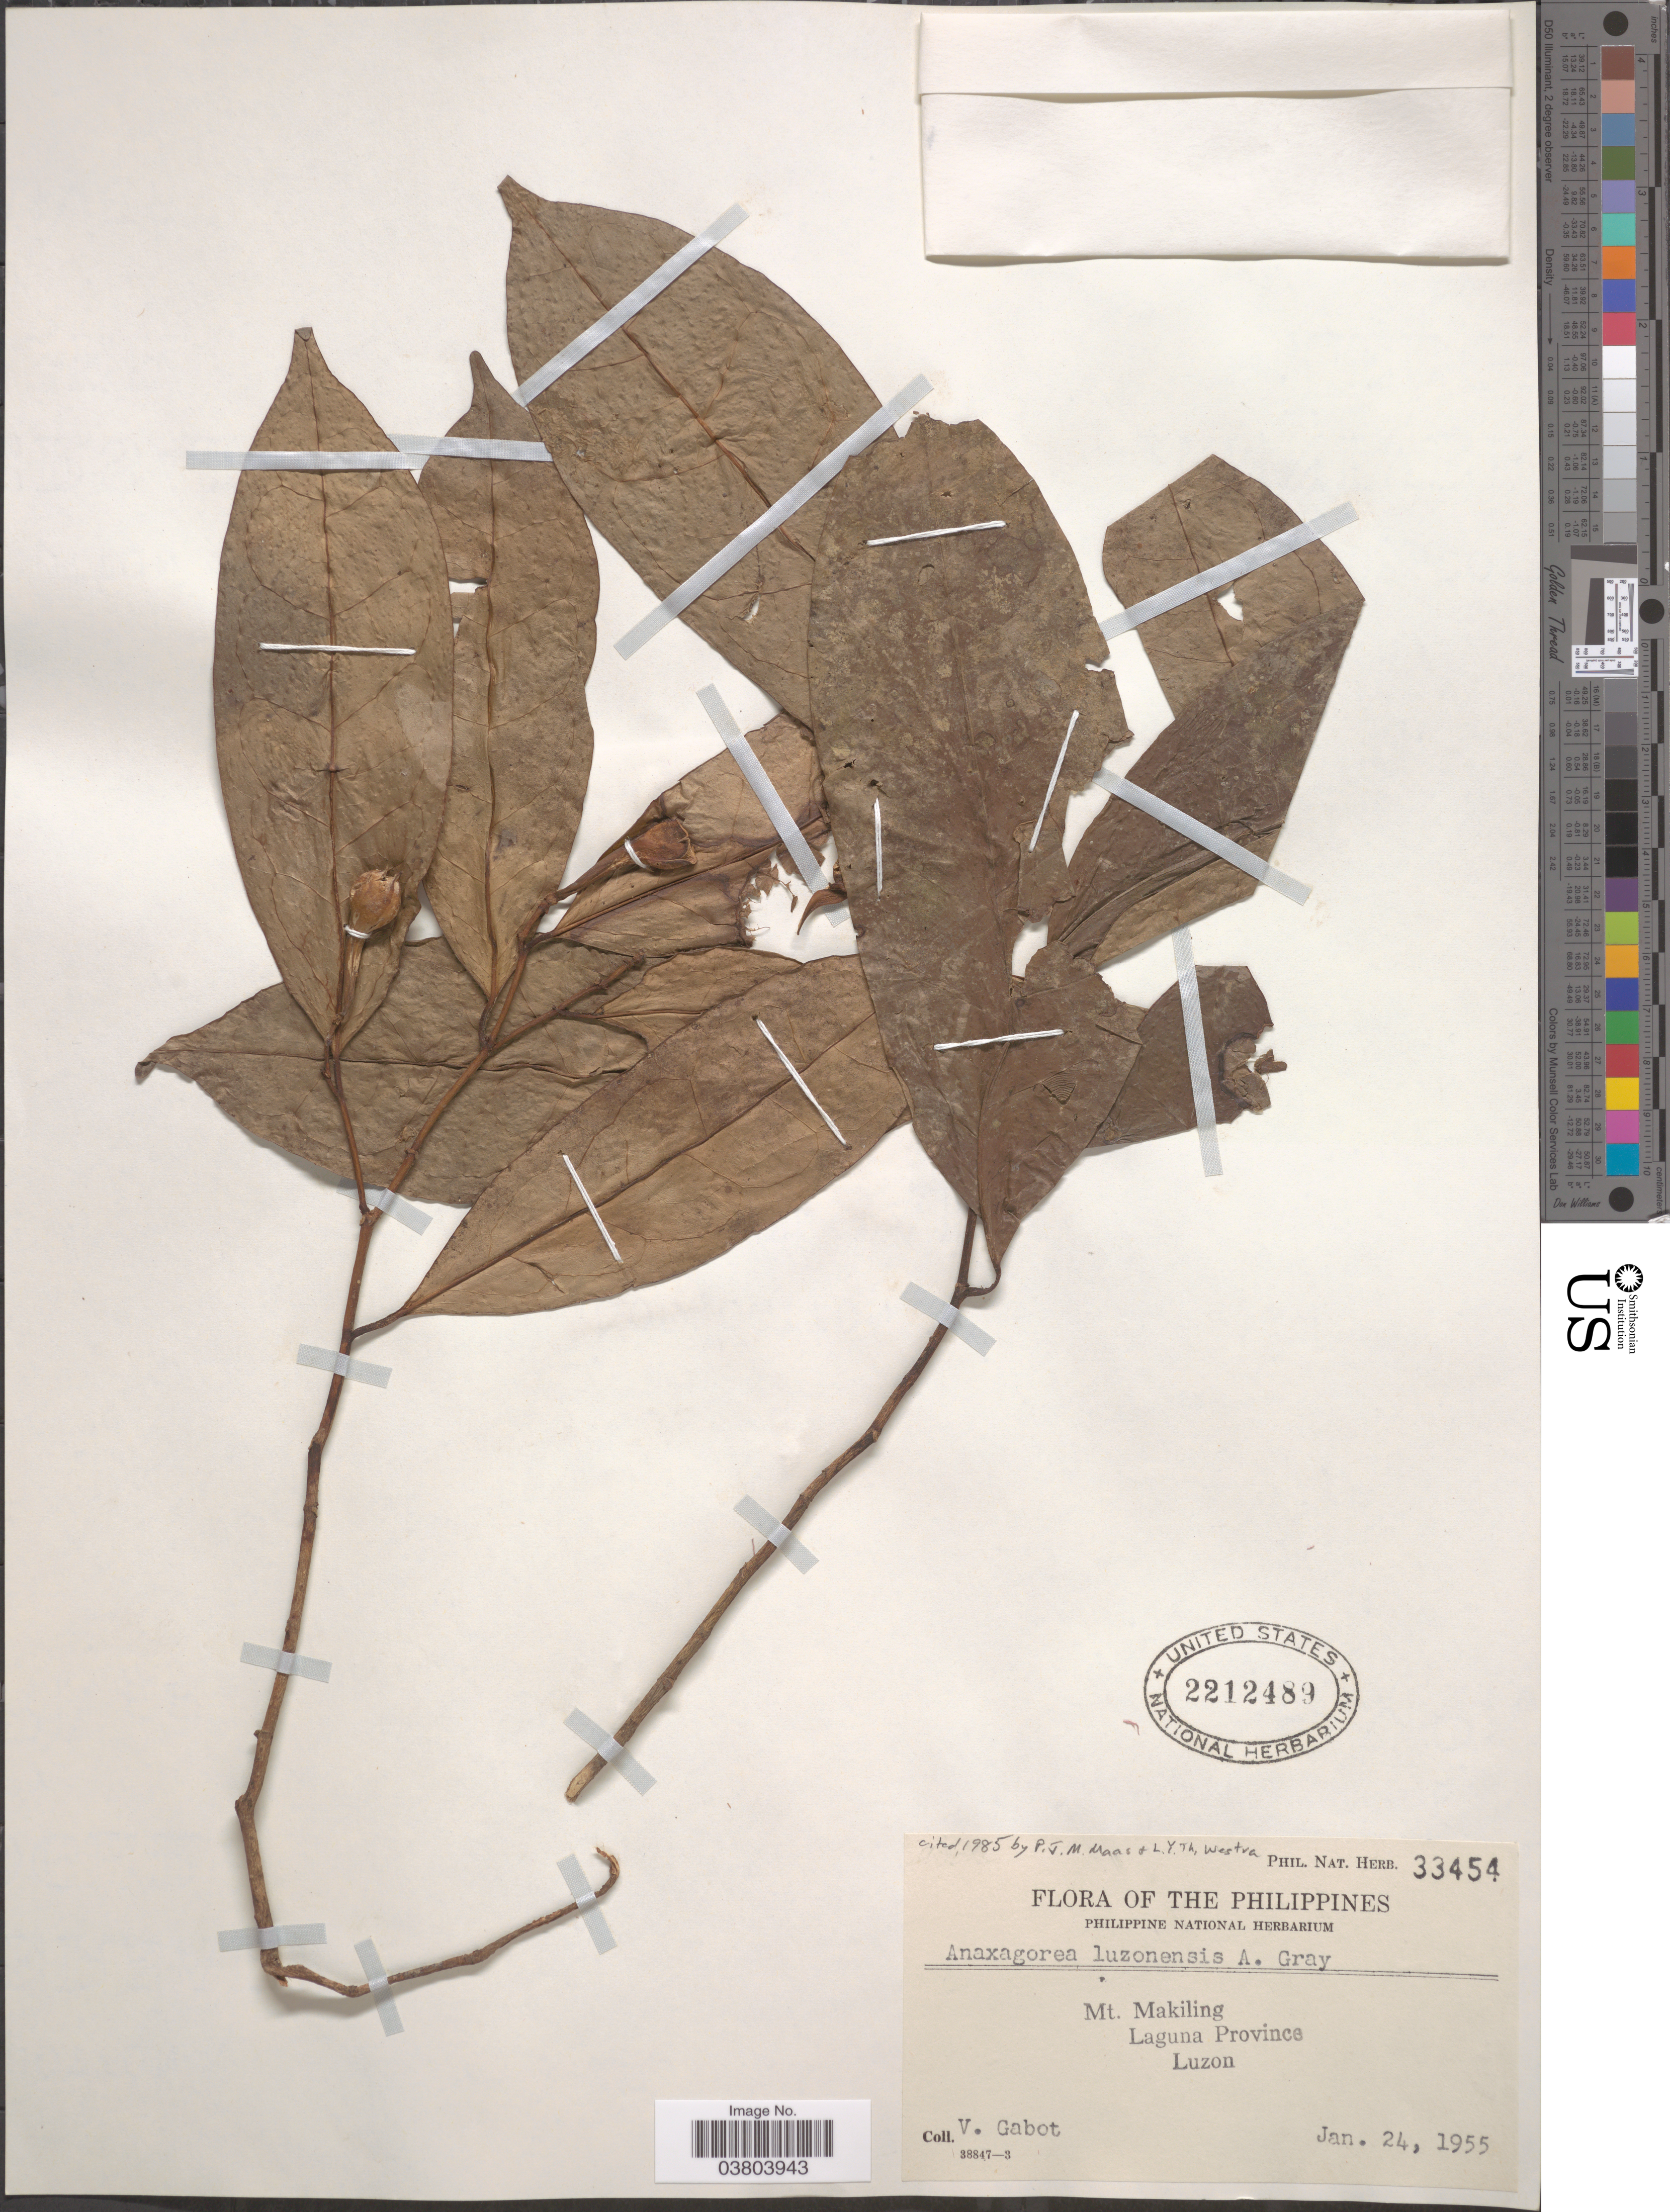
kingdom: Plantae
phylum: Tracheophyta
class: Magnoliopsida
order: Magnoliales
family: Annonaceae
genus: Anaxagorea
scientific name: Anaxagorea luzonensis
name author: A. Gray in Wilkes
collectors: V. Gabot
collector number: Phil. Nat. Herb. 33454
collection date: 1955-01-24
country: Philippines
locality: Mt. Makiling. Laguna Province. Luzon.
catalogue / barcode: US 2212489